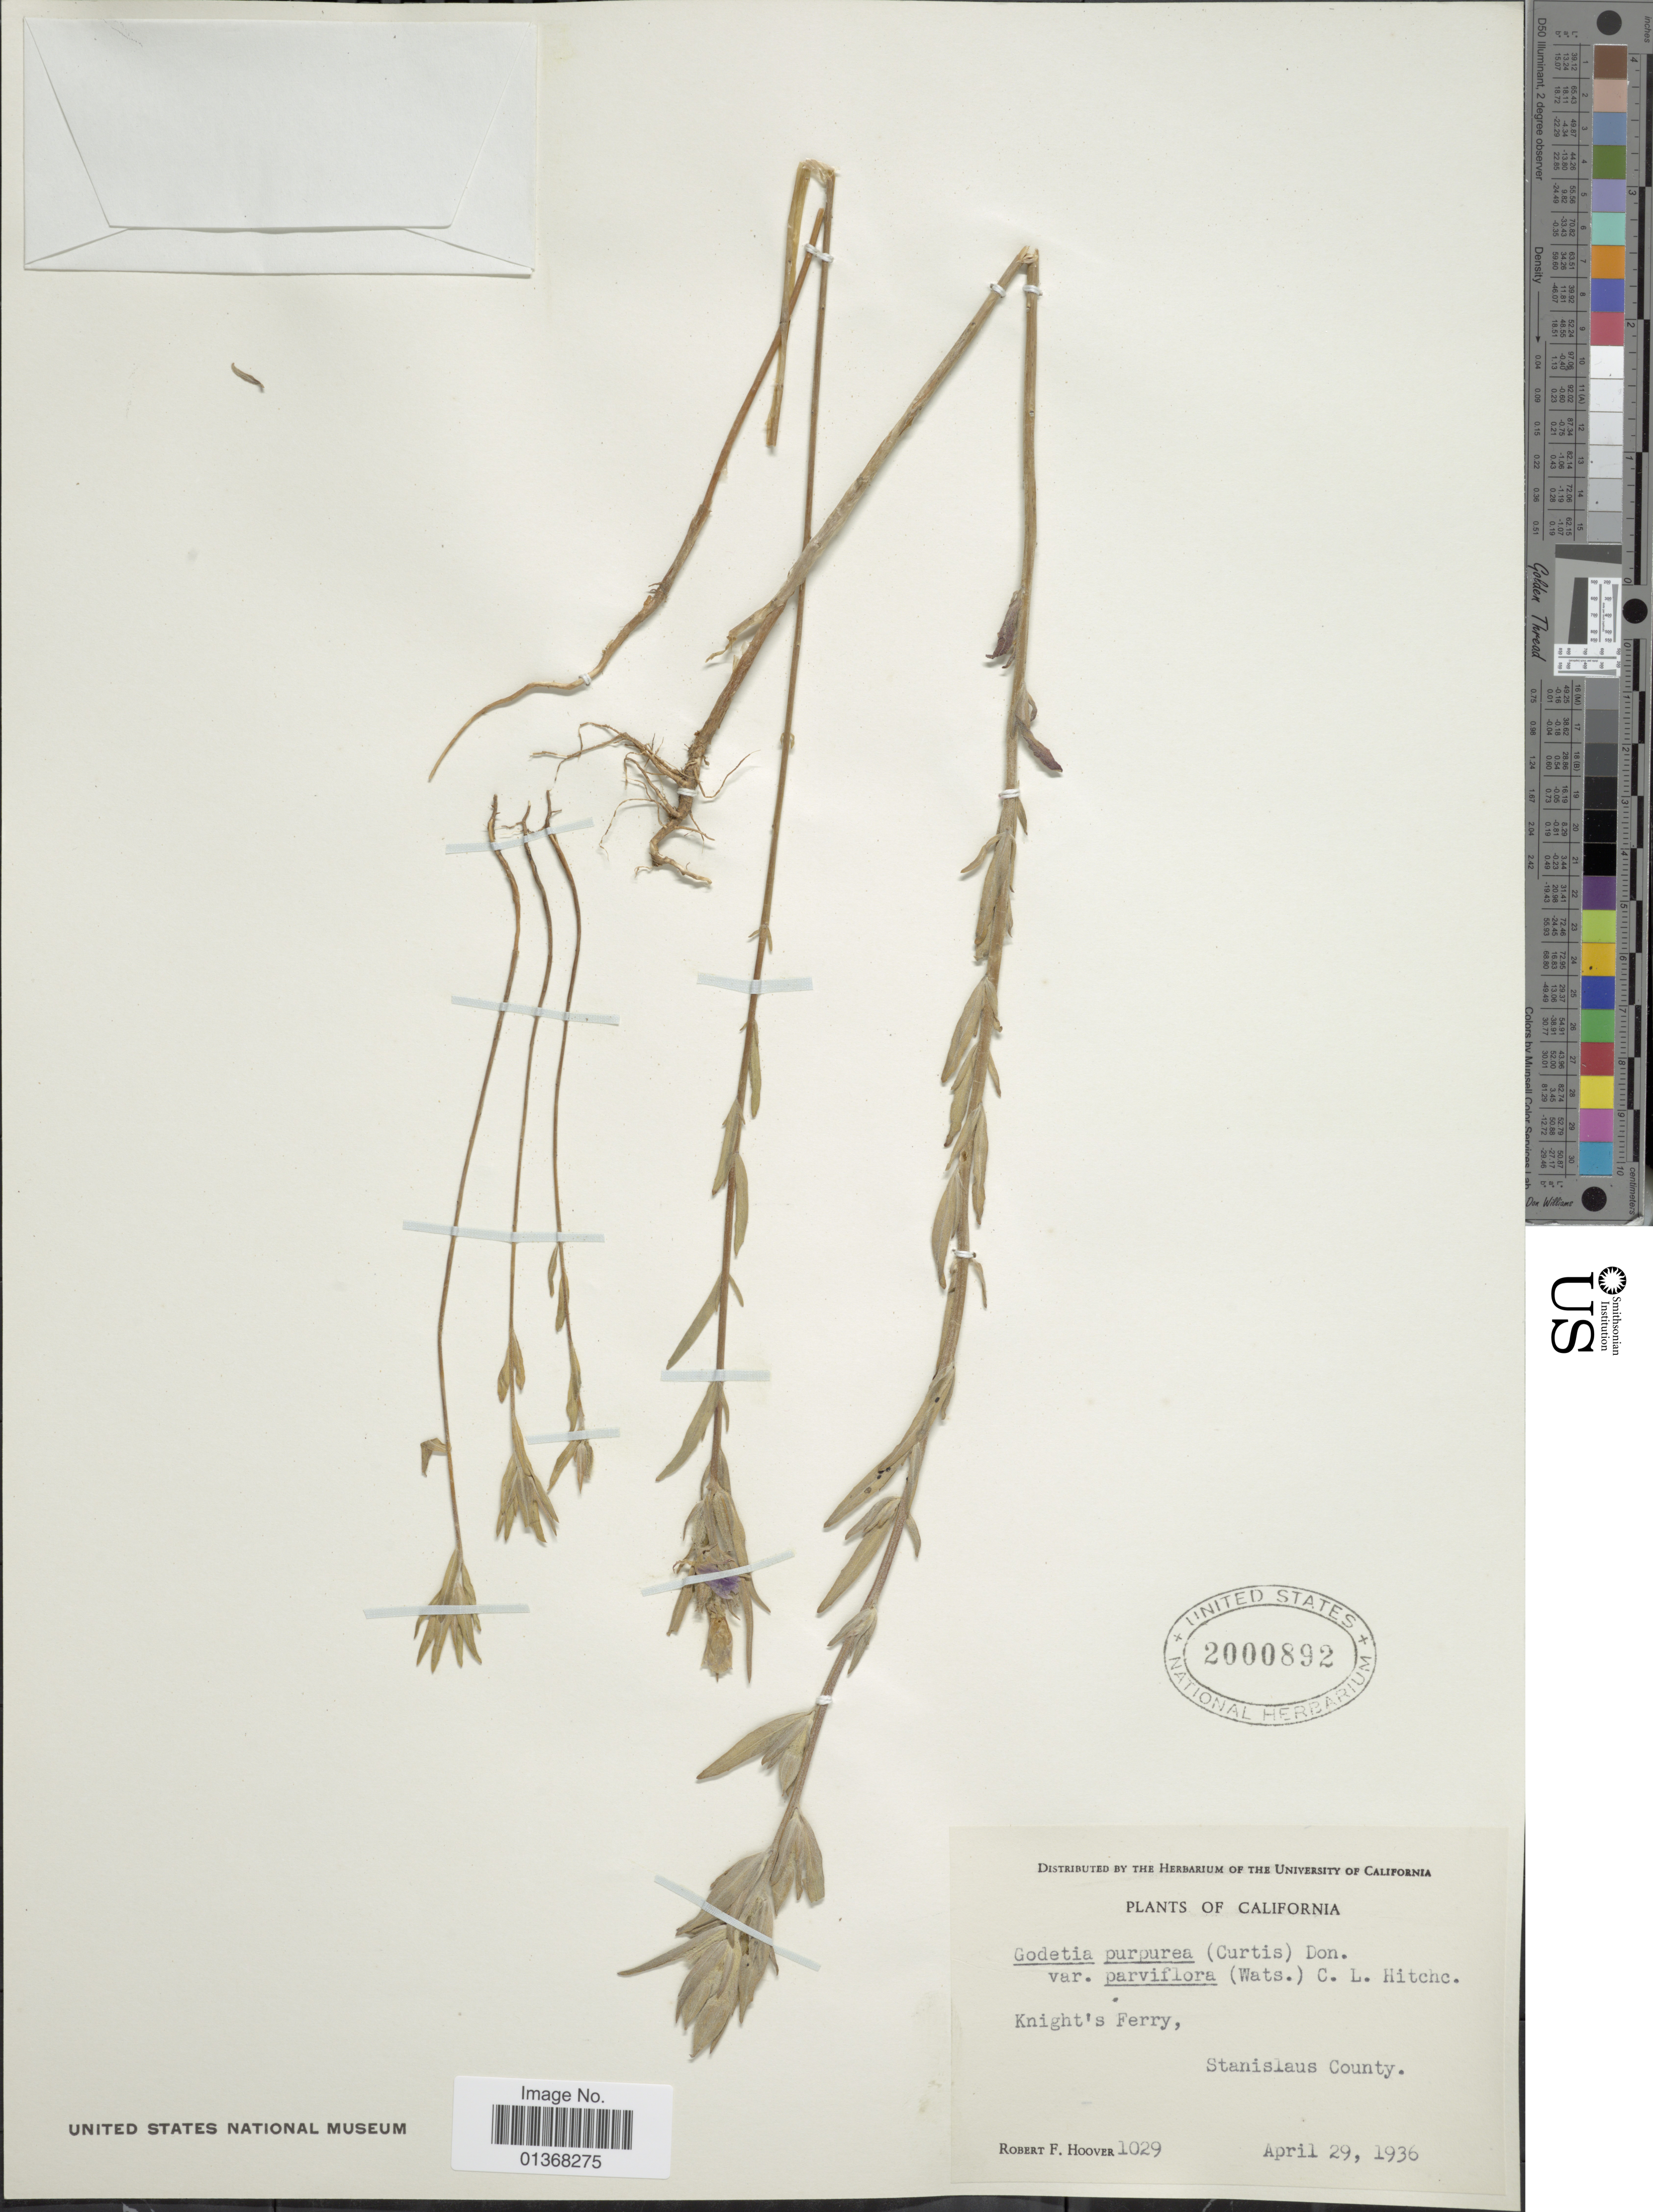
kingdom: Plantae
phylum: Tracheophyta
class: Magnoliopsida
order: Myrtales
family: Onagraceae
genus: Clarkia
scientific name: Clarkia purpurea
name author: (Curtis) A. Nelson & J.F. Macbr.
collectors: R. F. Hoover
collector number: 1029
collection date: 1936-04-29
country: United States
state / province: California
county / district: Stanislaus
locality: Knight's Ferry, Stanislaus County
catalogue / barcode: US 2000892